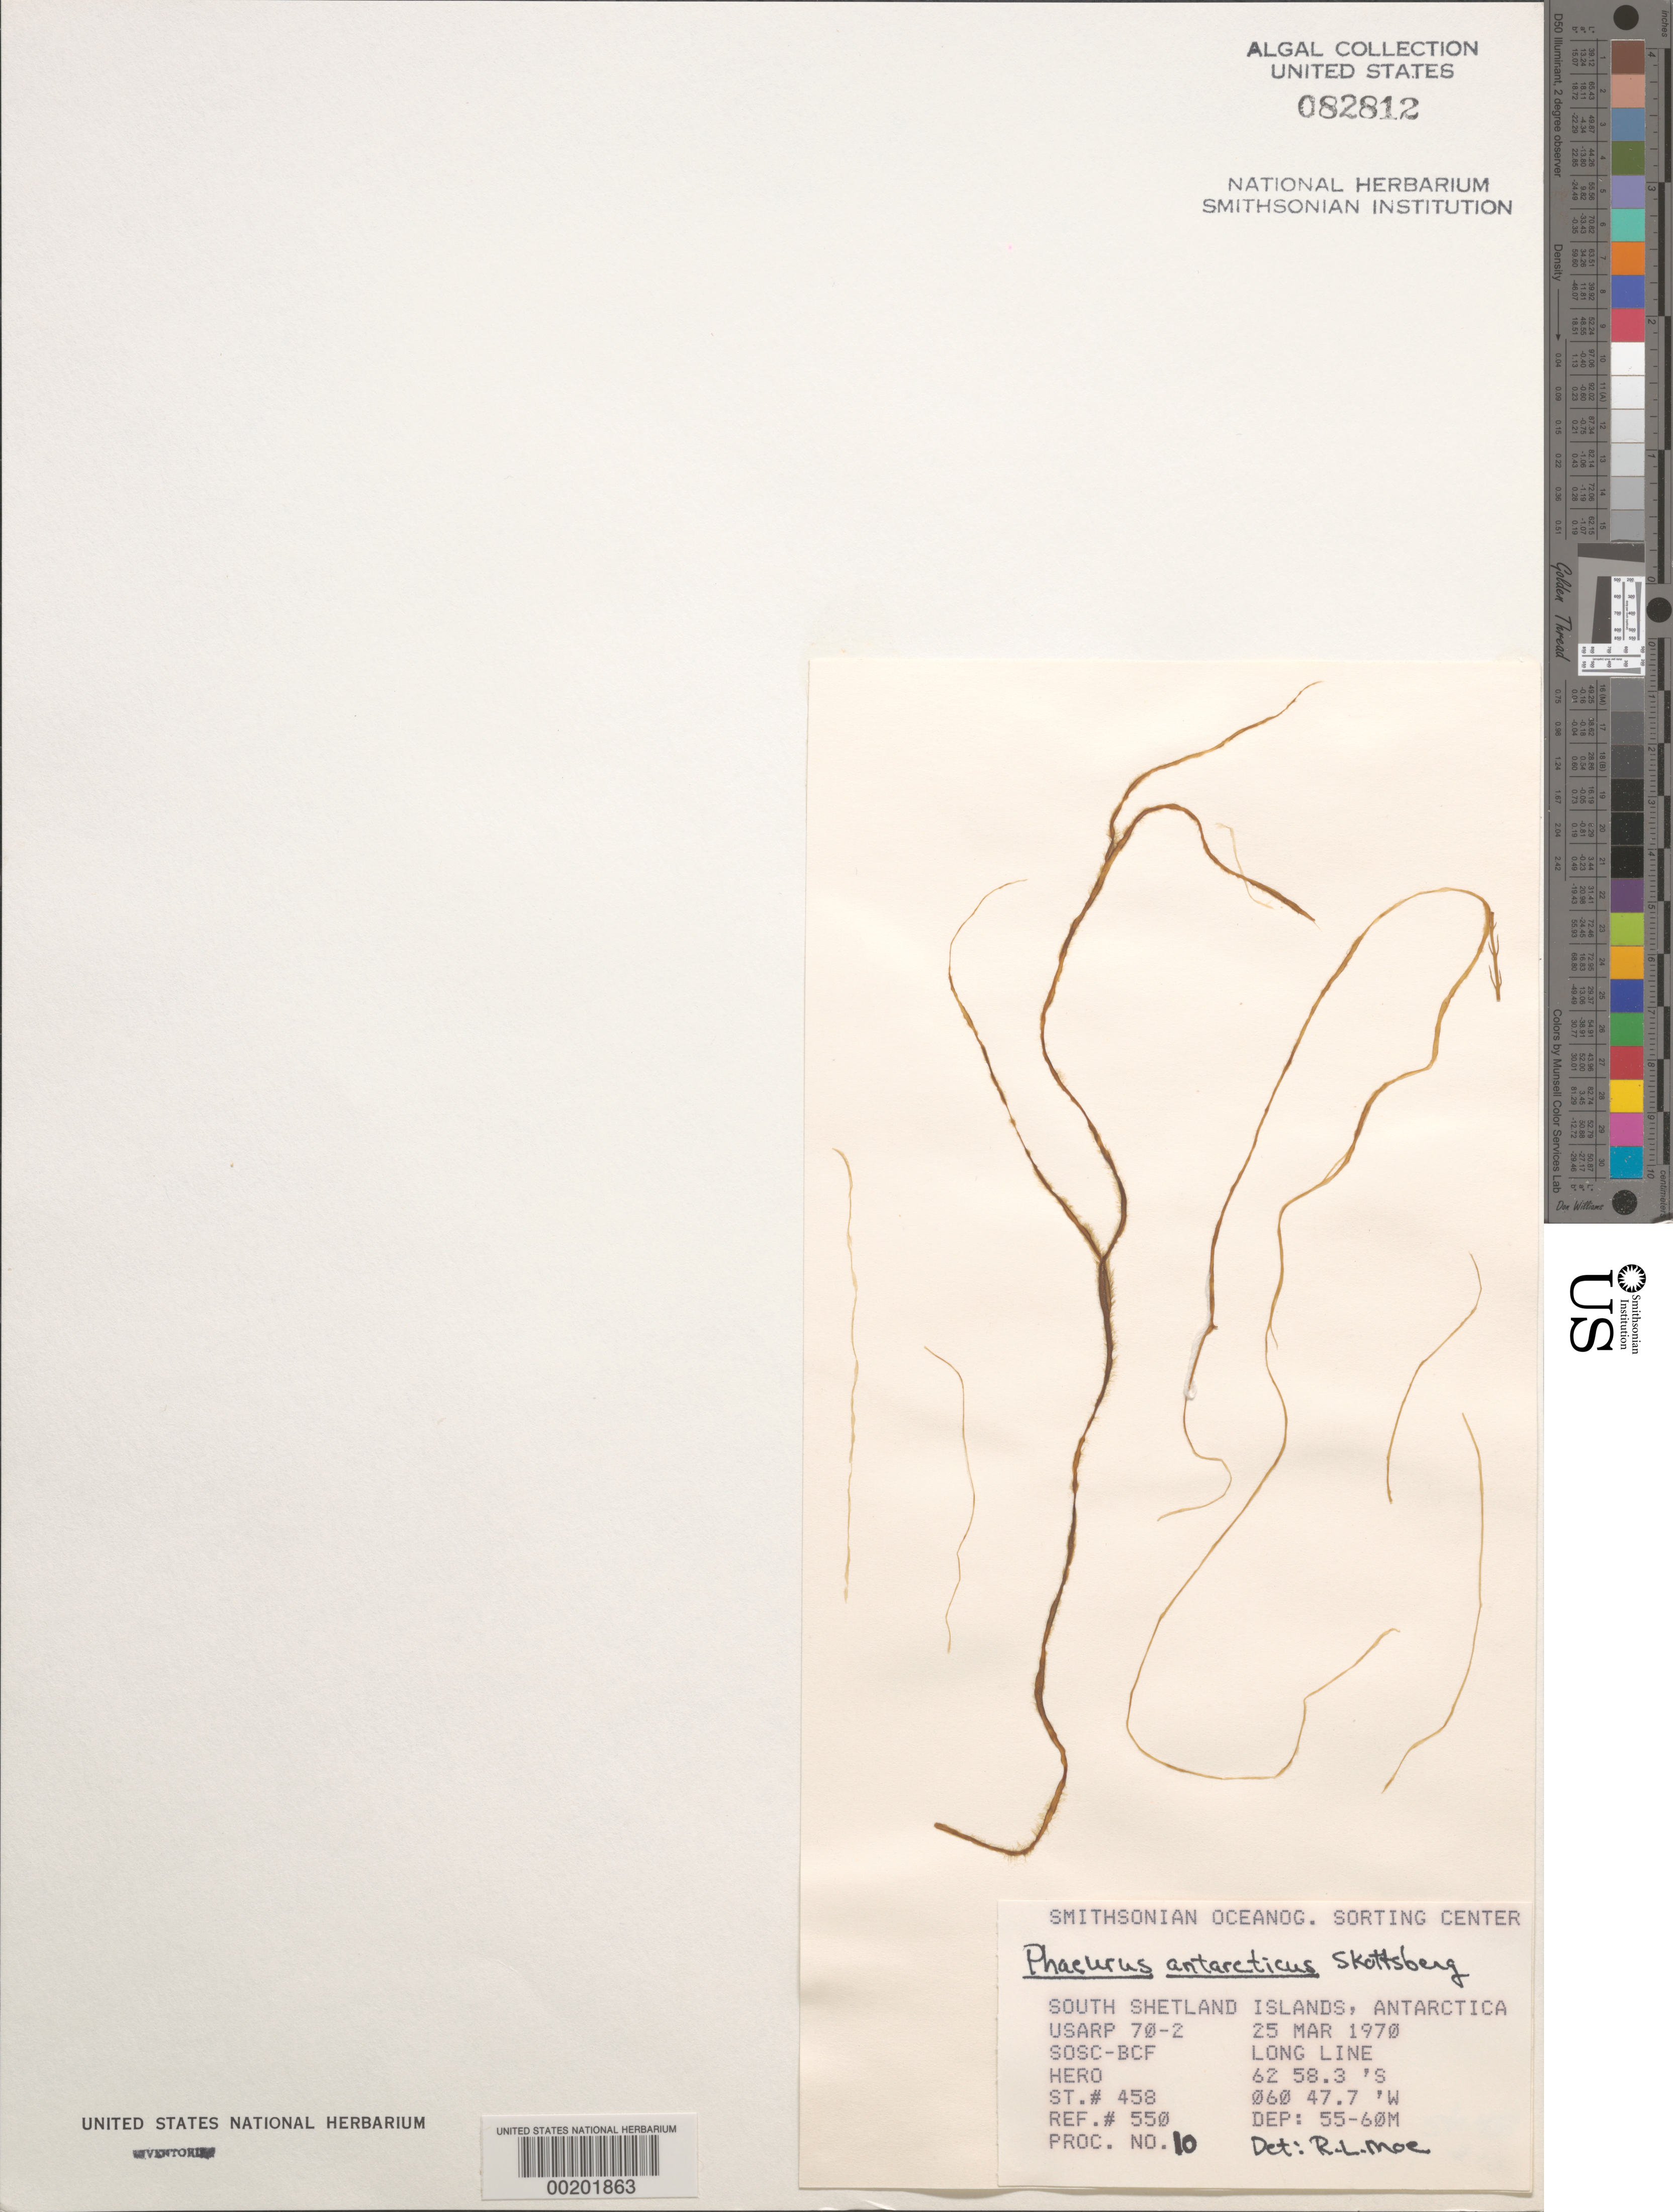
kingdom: Chromista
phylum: Ochrophyta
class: Phaeophyceae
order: Desmarestiales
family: Desmarestiaceae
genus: Phaeurus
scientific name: Phaeurus antarcticus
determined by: Moe, R. L.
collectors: SOSC-BCF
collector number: Station 458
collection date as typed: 25 Mar 1970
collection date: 1970-03-25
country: Antarctica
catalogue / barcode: US 82812